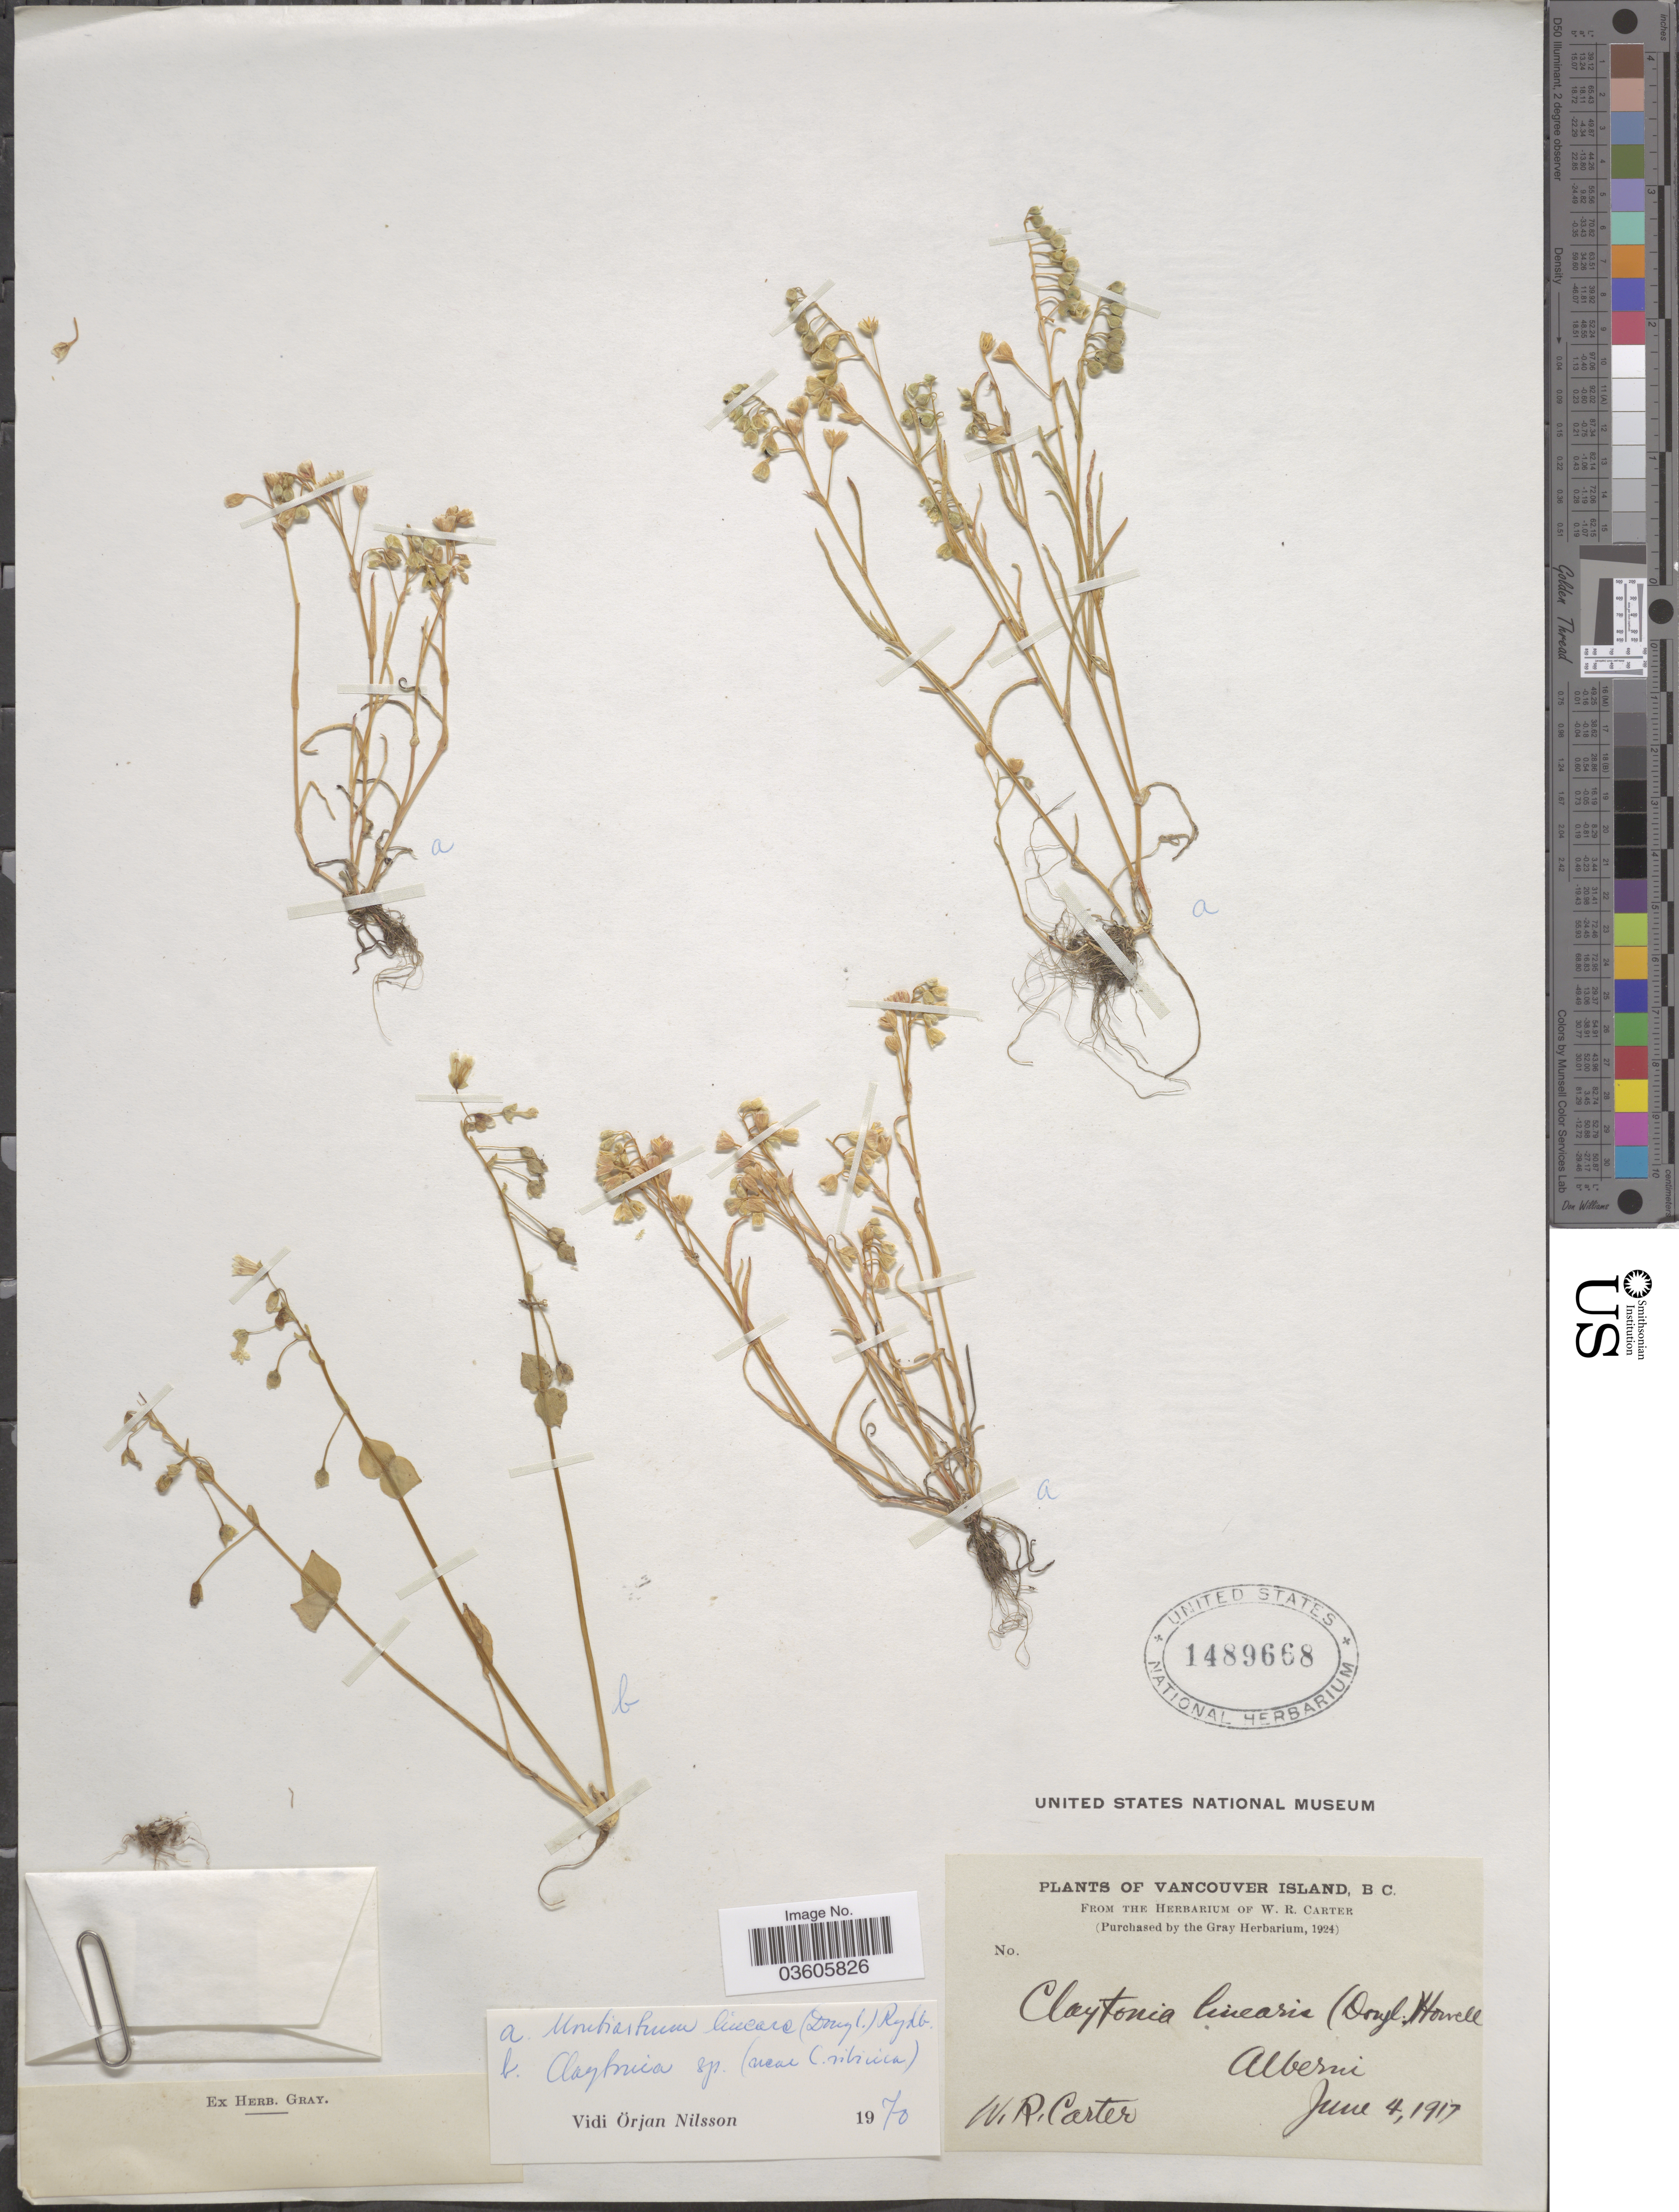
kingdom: Plantae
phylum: Tracheophyta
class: Magnoliopsida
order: Caryophyllales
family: Montiaceae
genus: Montia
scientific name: Montia linearis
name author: (Douglas) Greene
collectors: W. R. Carter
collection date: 1917-06-04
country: Canada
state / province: British Columbia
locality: Vancouver Island, B.C. Alberni.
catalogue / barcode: US 1489668